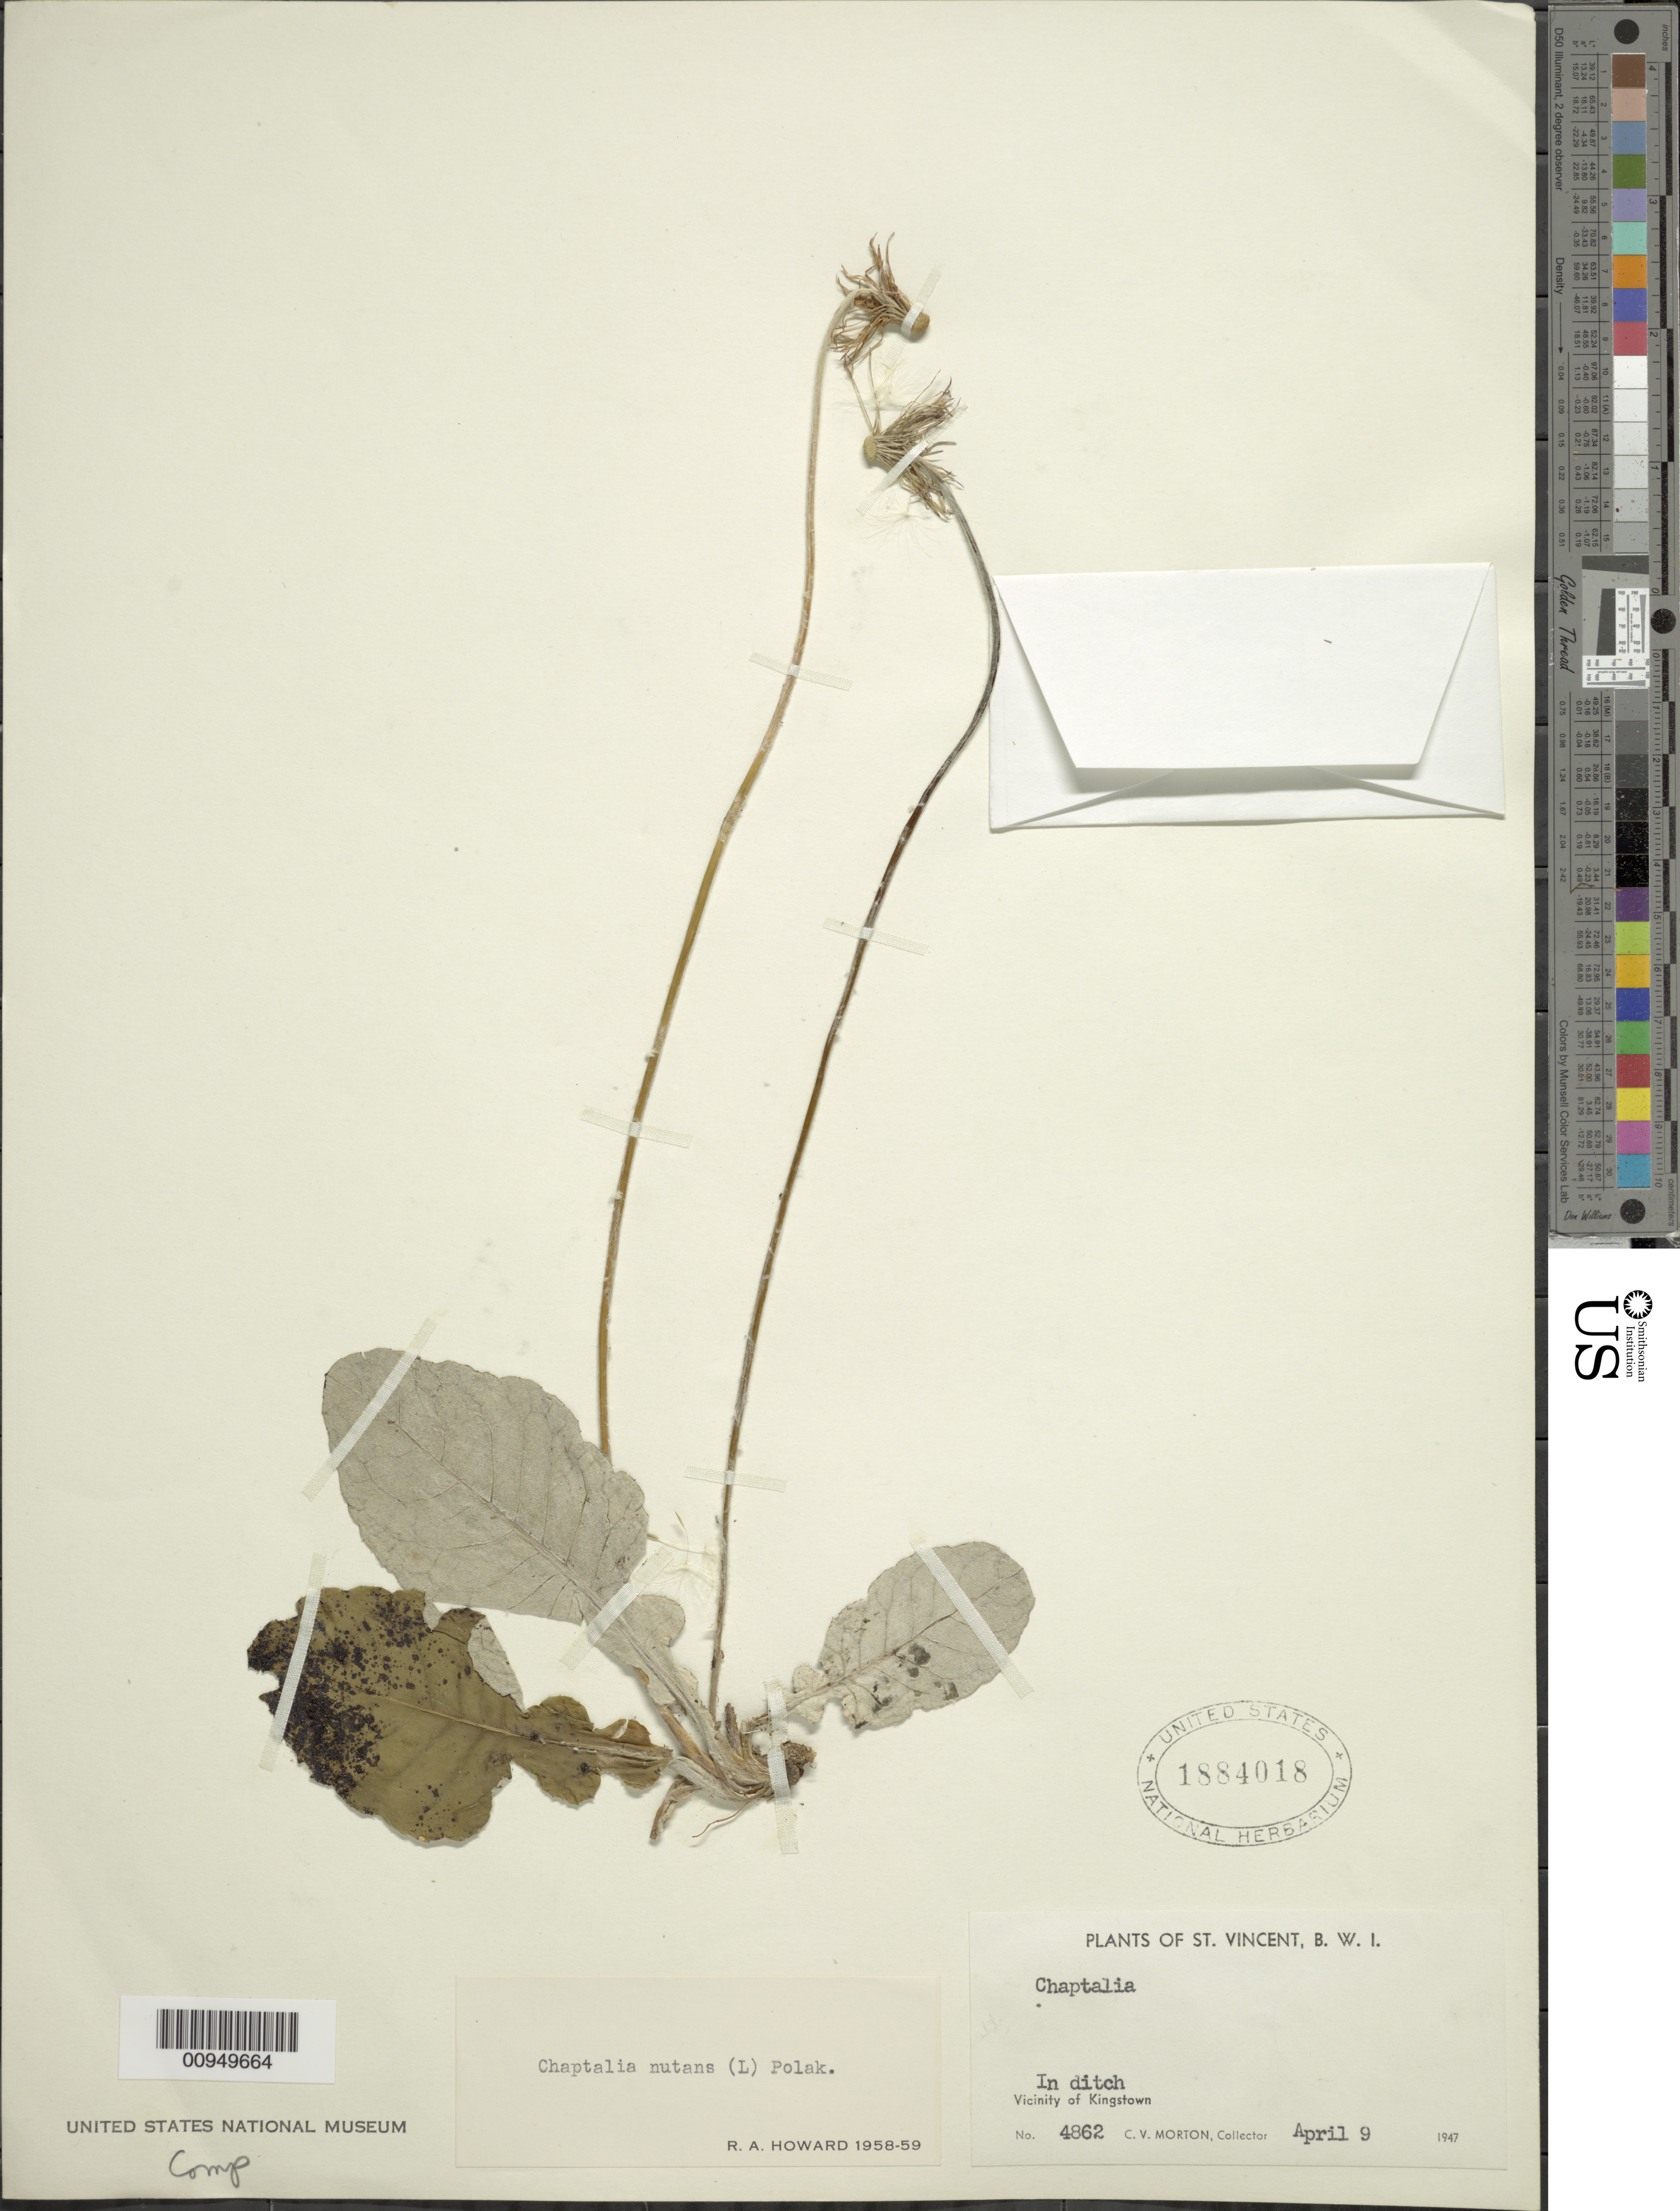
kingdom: Plantae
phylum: Tracheophyta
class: Magnoliopsida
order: Asterales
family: Asteraceae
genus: Chaptalia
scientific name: Chaptalia nutans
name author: (L.) Pol.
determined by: Howard, R. A.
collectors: C. V. Morton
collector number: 4862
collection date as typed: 09 Apr 1947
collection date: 1947-04-09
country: St. Vincent - Grenadines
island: St. Vincent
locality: Vicinity of Kingstown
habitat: In ditch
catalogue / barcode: US 1884018